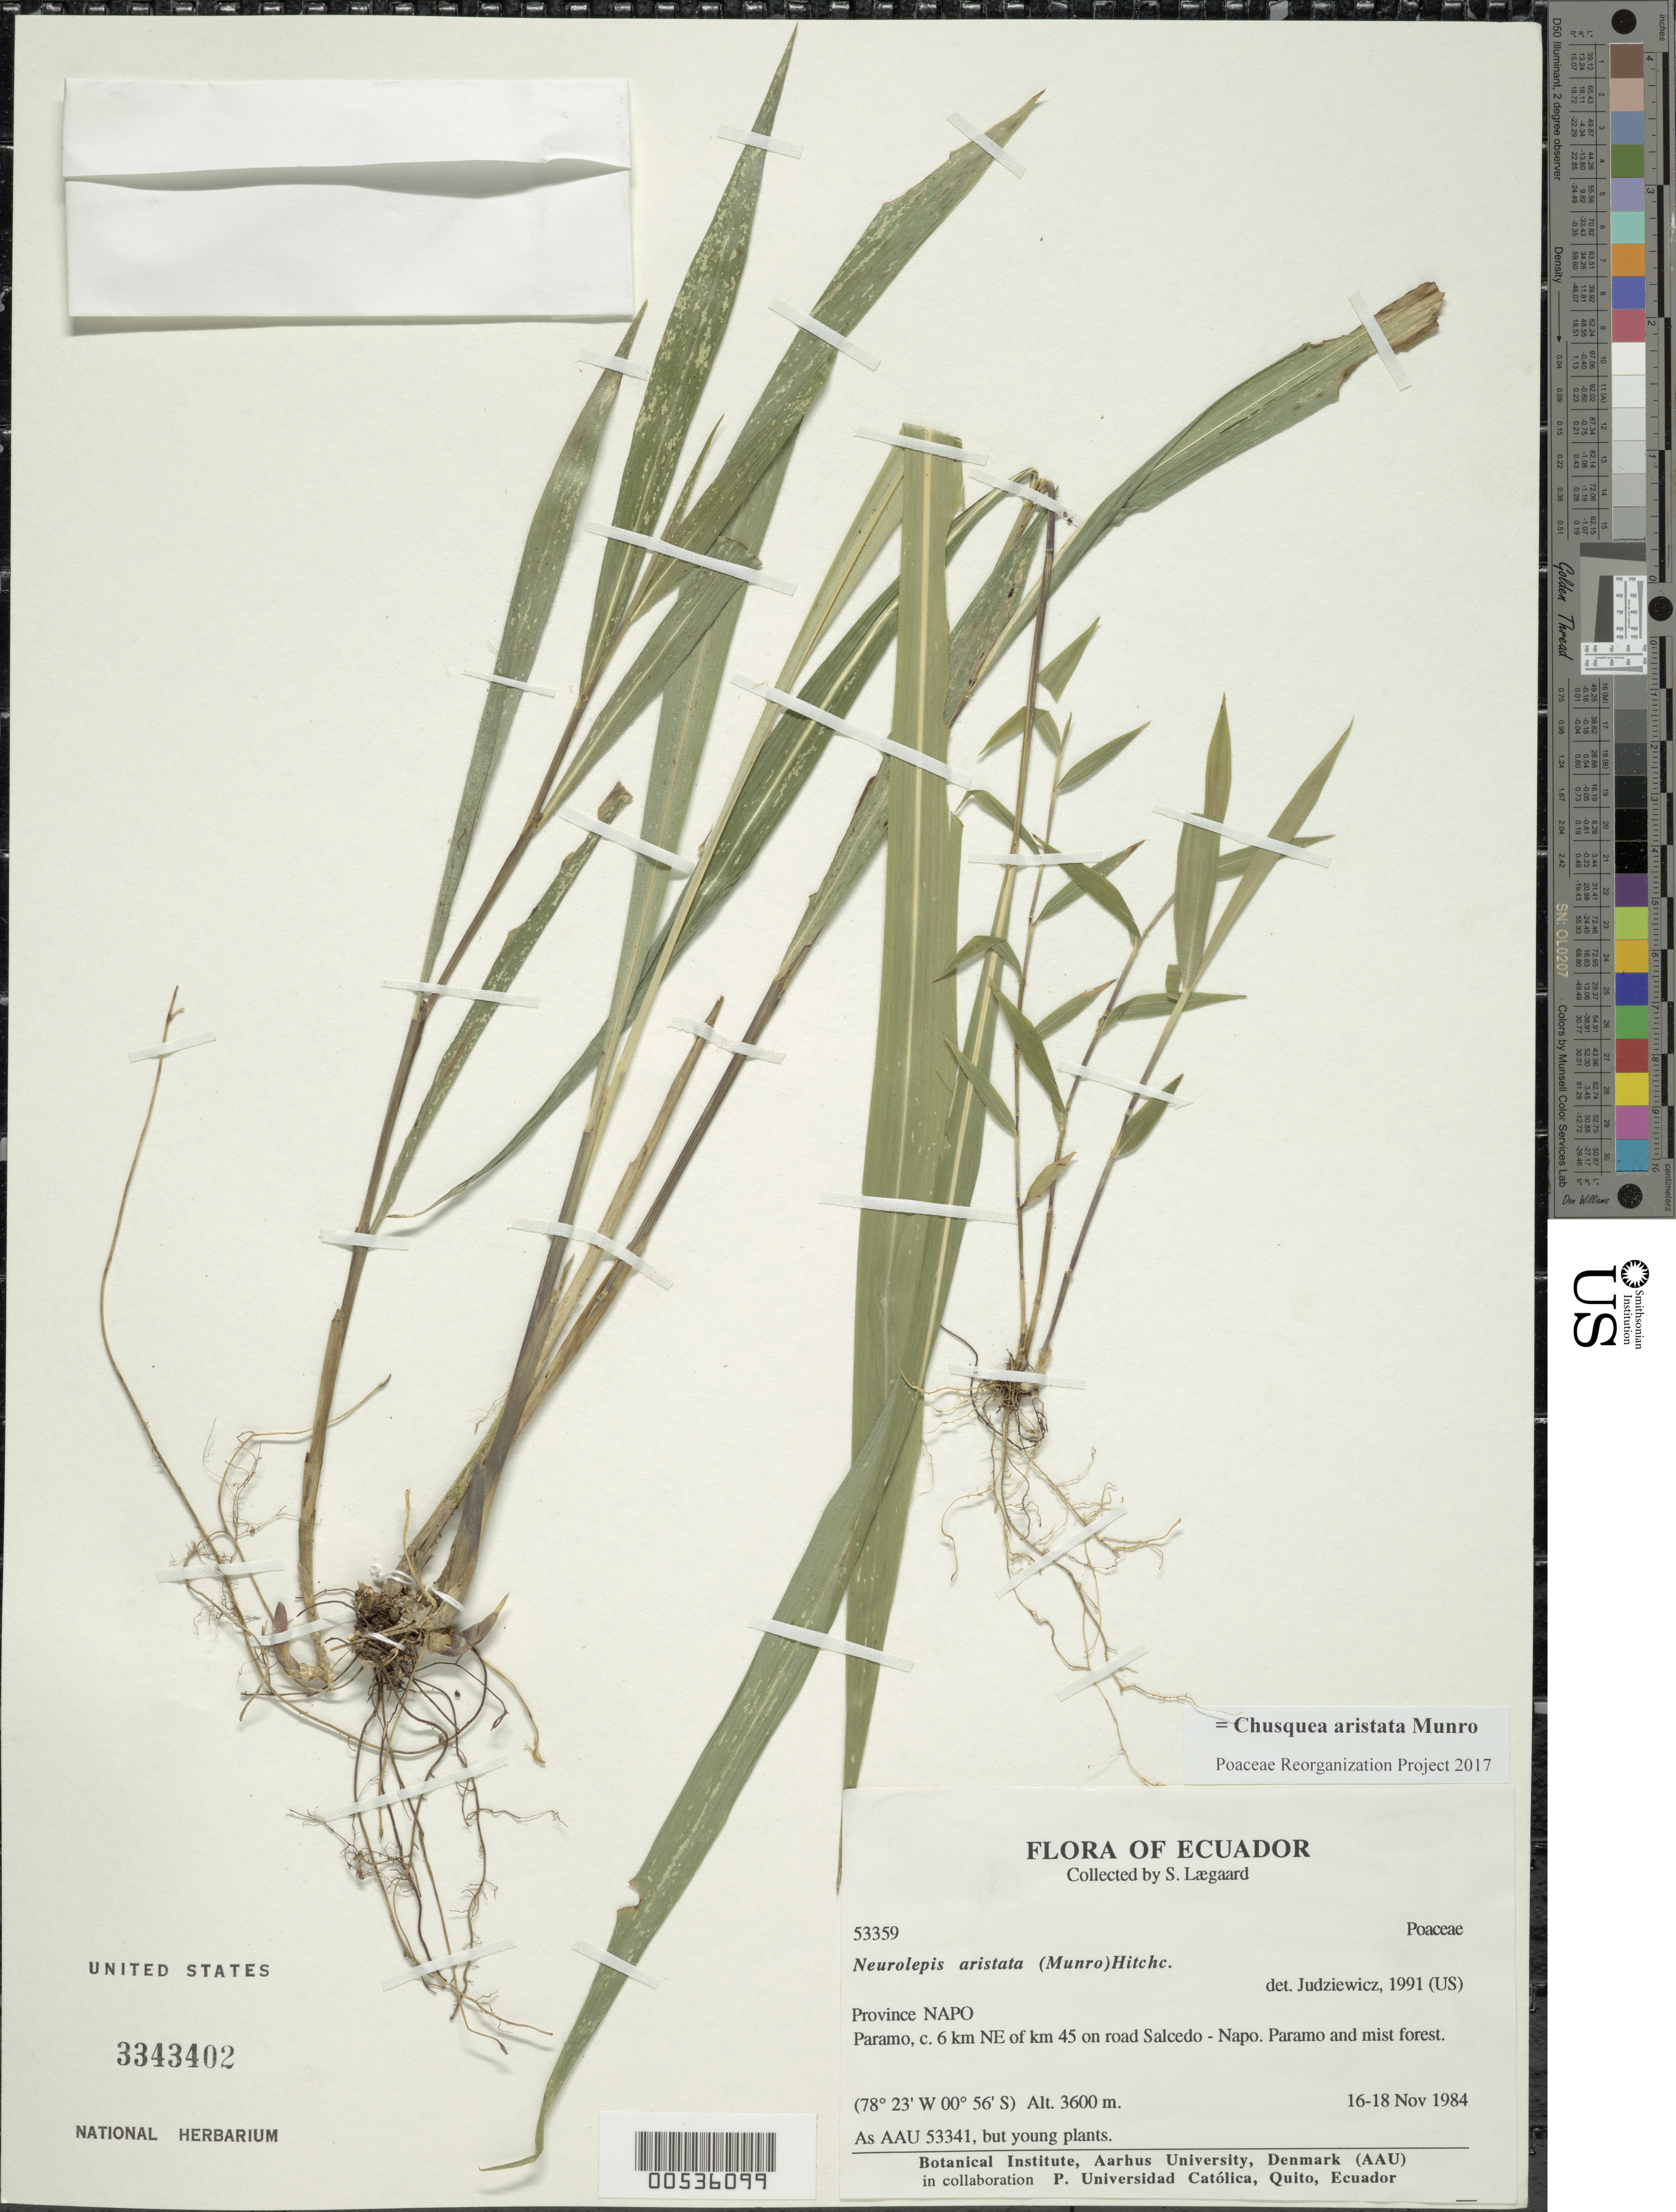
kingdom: Plantae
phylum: Tracheophyta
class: Liliopsida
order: Poales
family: Poaceae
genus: Chusquea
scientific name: Chusquea aristata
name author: Munro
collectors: S. Lægaard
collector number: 53359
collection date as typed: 16 Nov 1984 to 18 Nov 1984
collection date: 1984-11-16/1984-11-18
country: Ecuador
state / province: Napo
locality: NE of road salcedo - Napo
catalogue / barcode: US 3343402